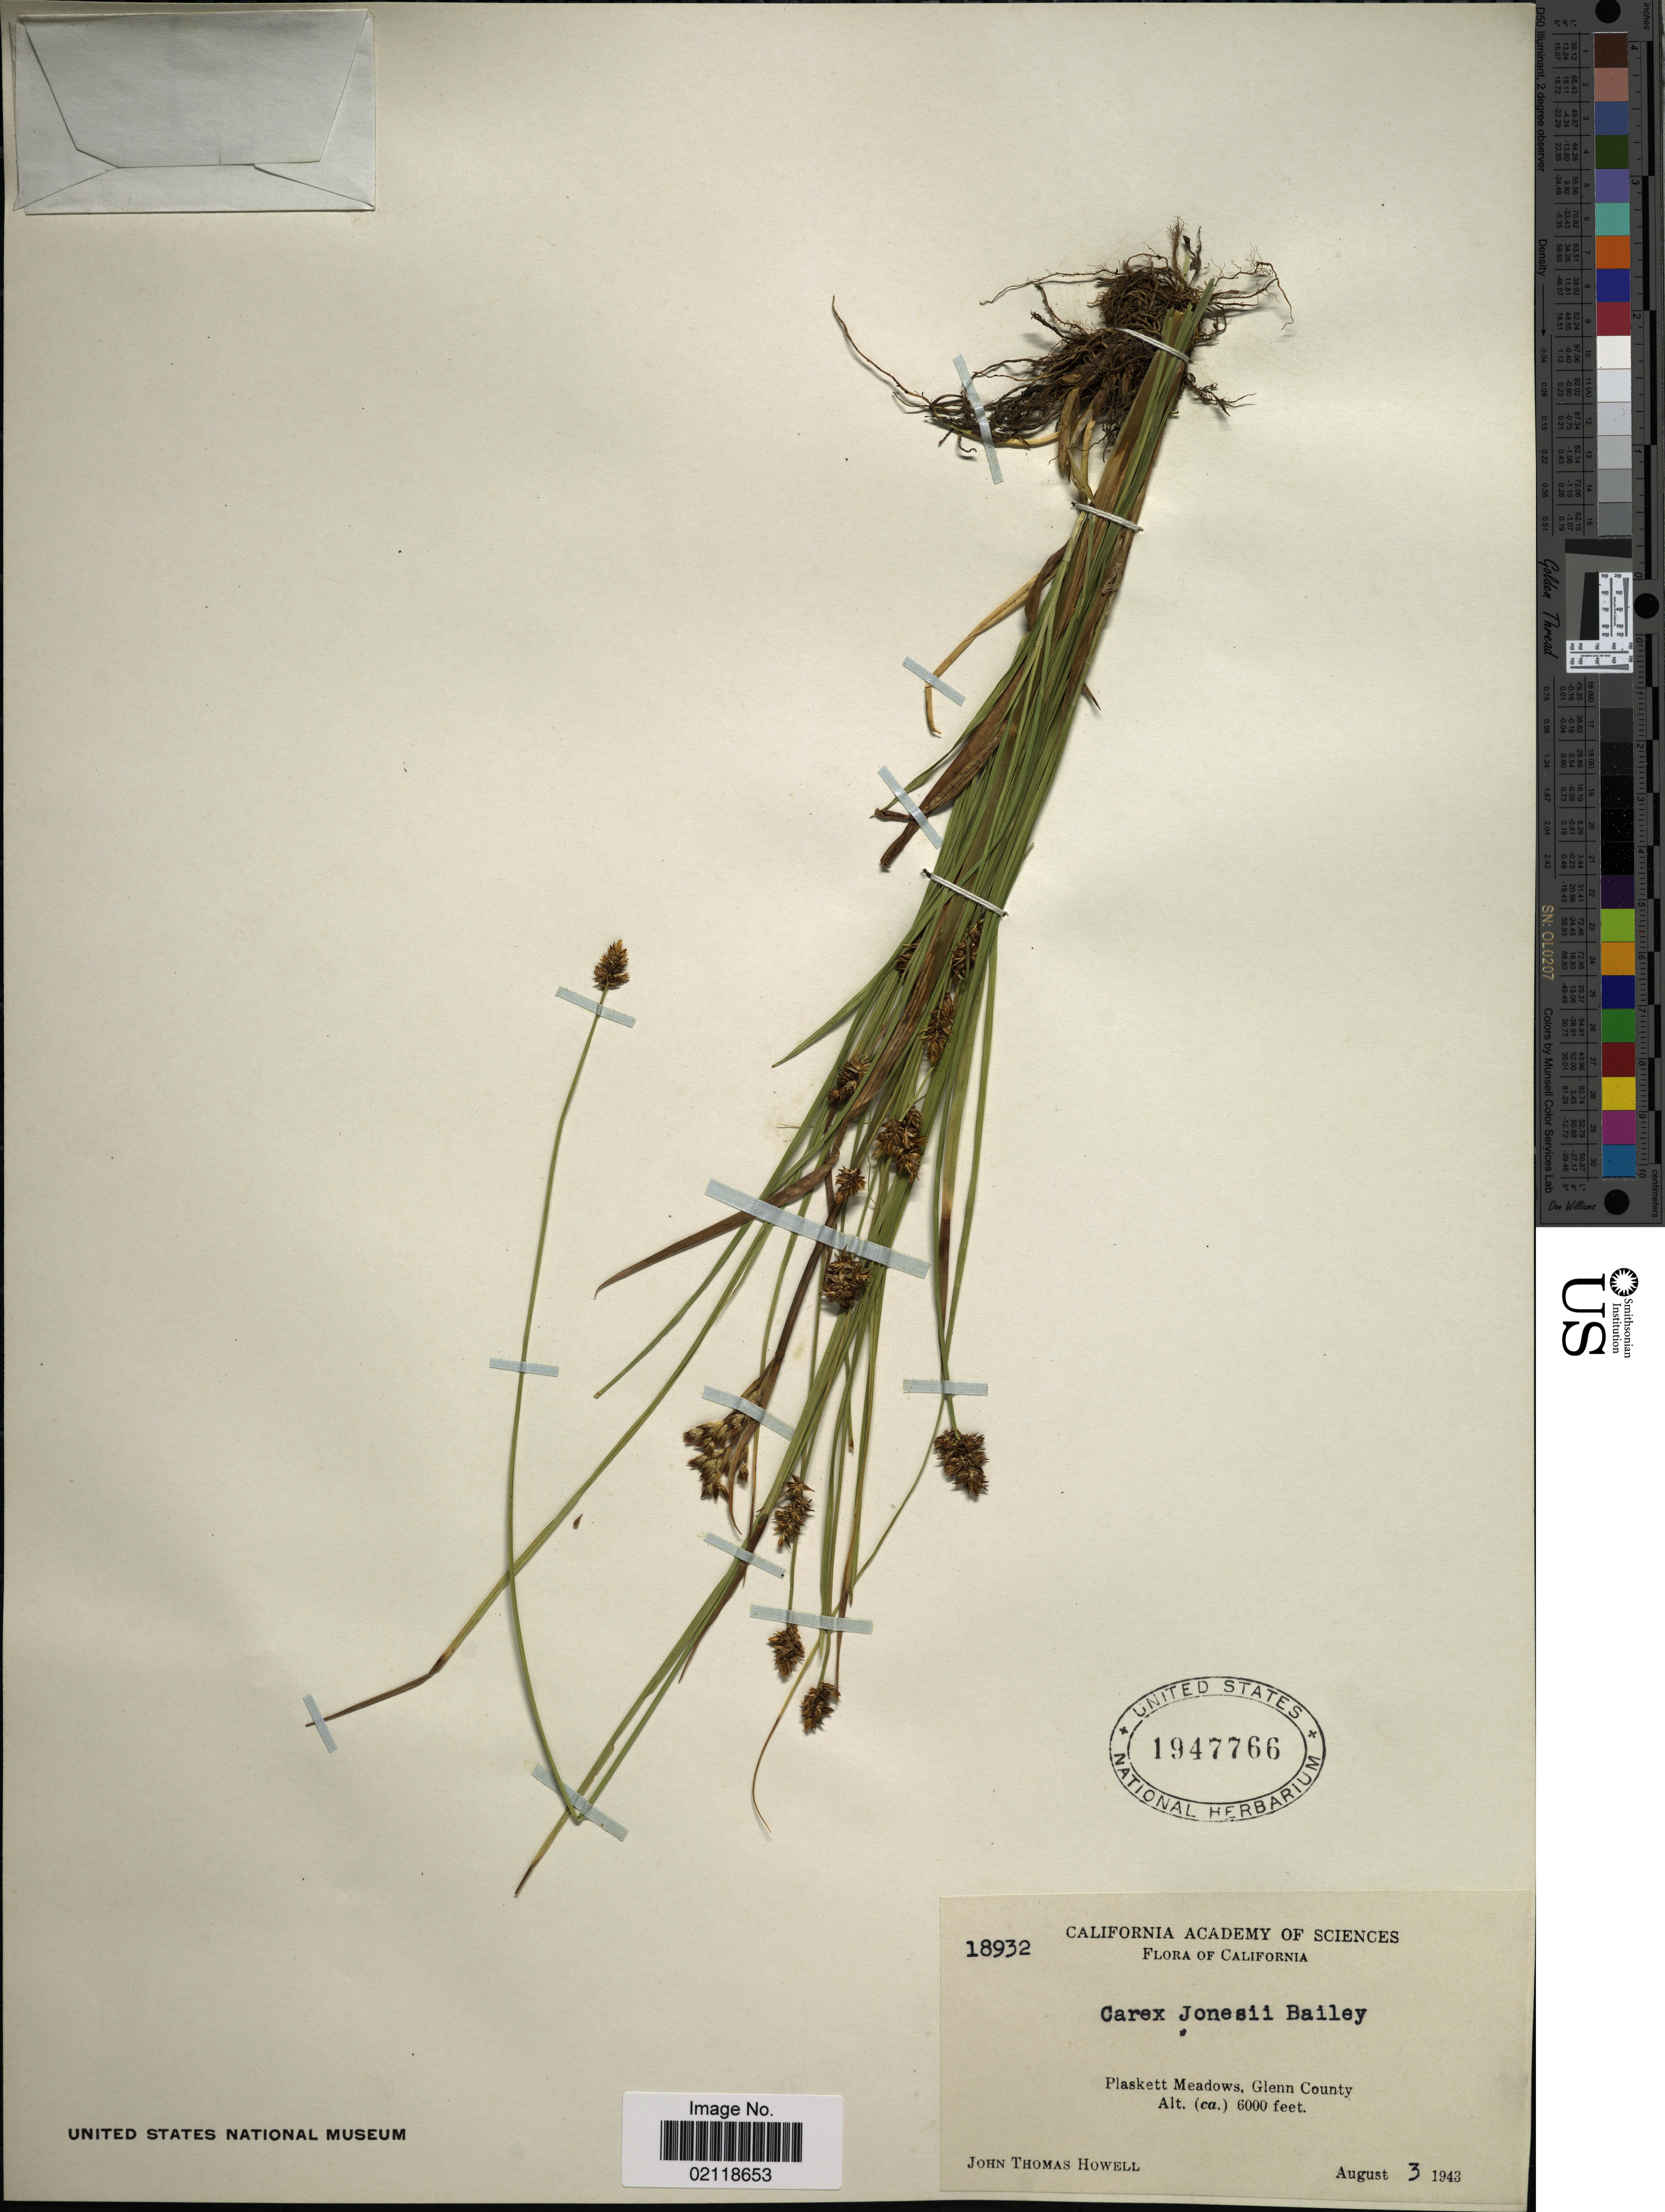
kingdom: Plantae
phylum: Tracheophyta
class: Liliopsida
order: Poales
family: Cyperaceae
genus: Carex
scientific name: Carex jonesii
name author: L.H. Bailey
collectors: J. T. Howell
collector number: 18932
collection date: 1943-08-03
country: United States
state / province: California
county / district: Glenn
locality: Plaskett Meadows, Glenn County.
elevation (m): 1829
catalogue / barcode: US 1947766